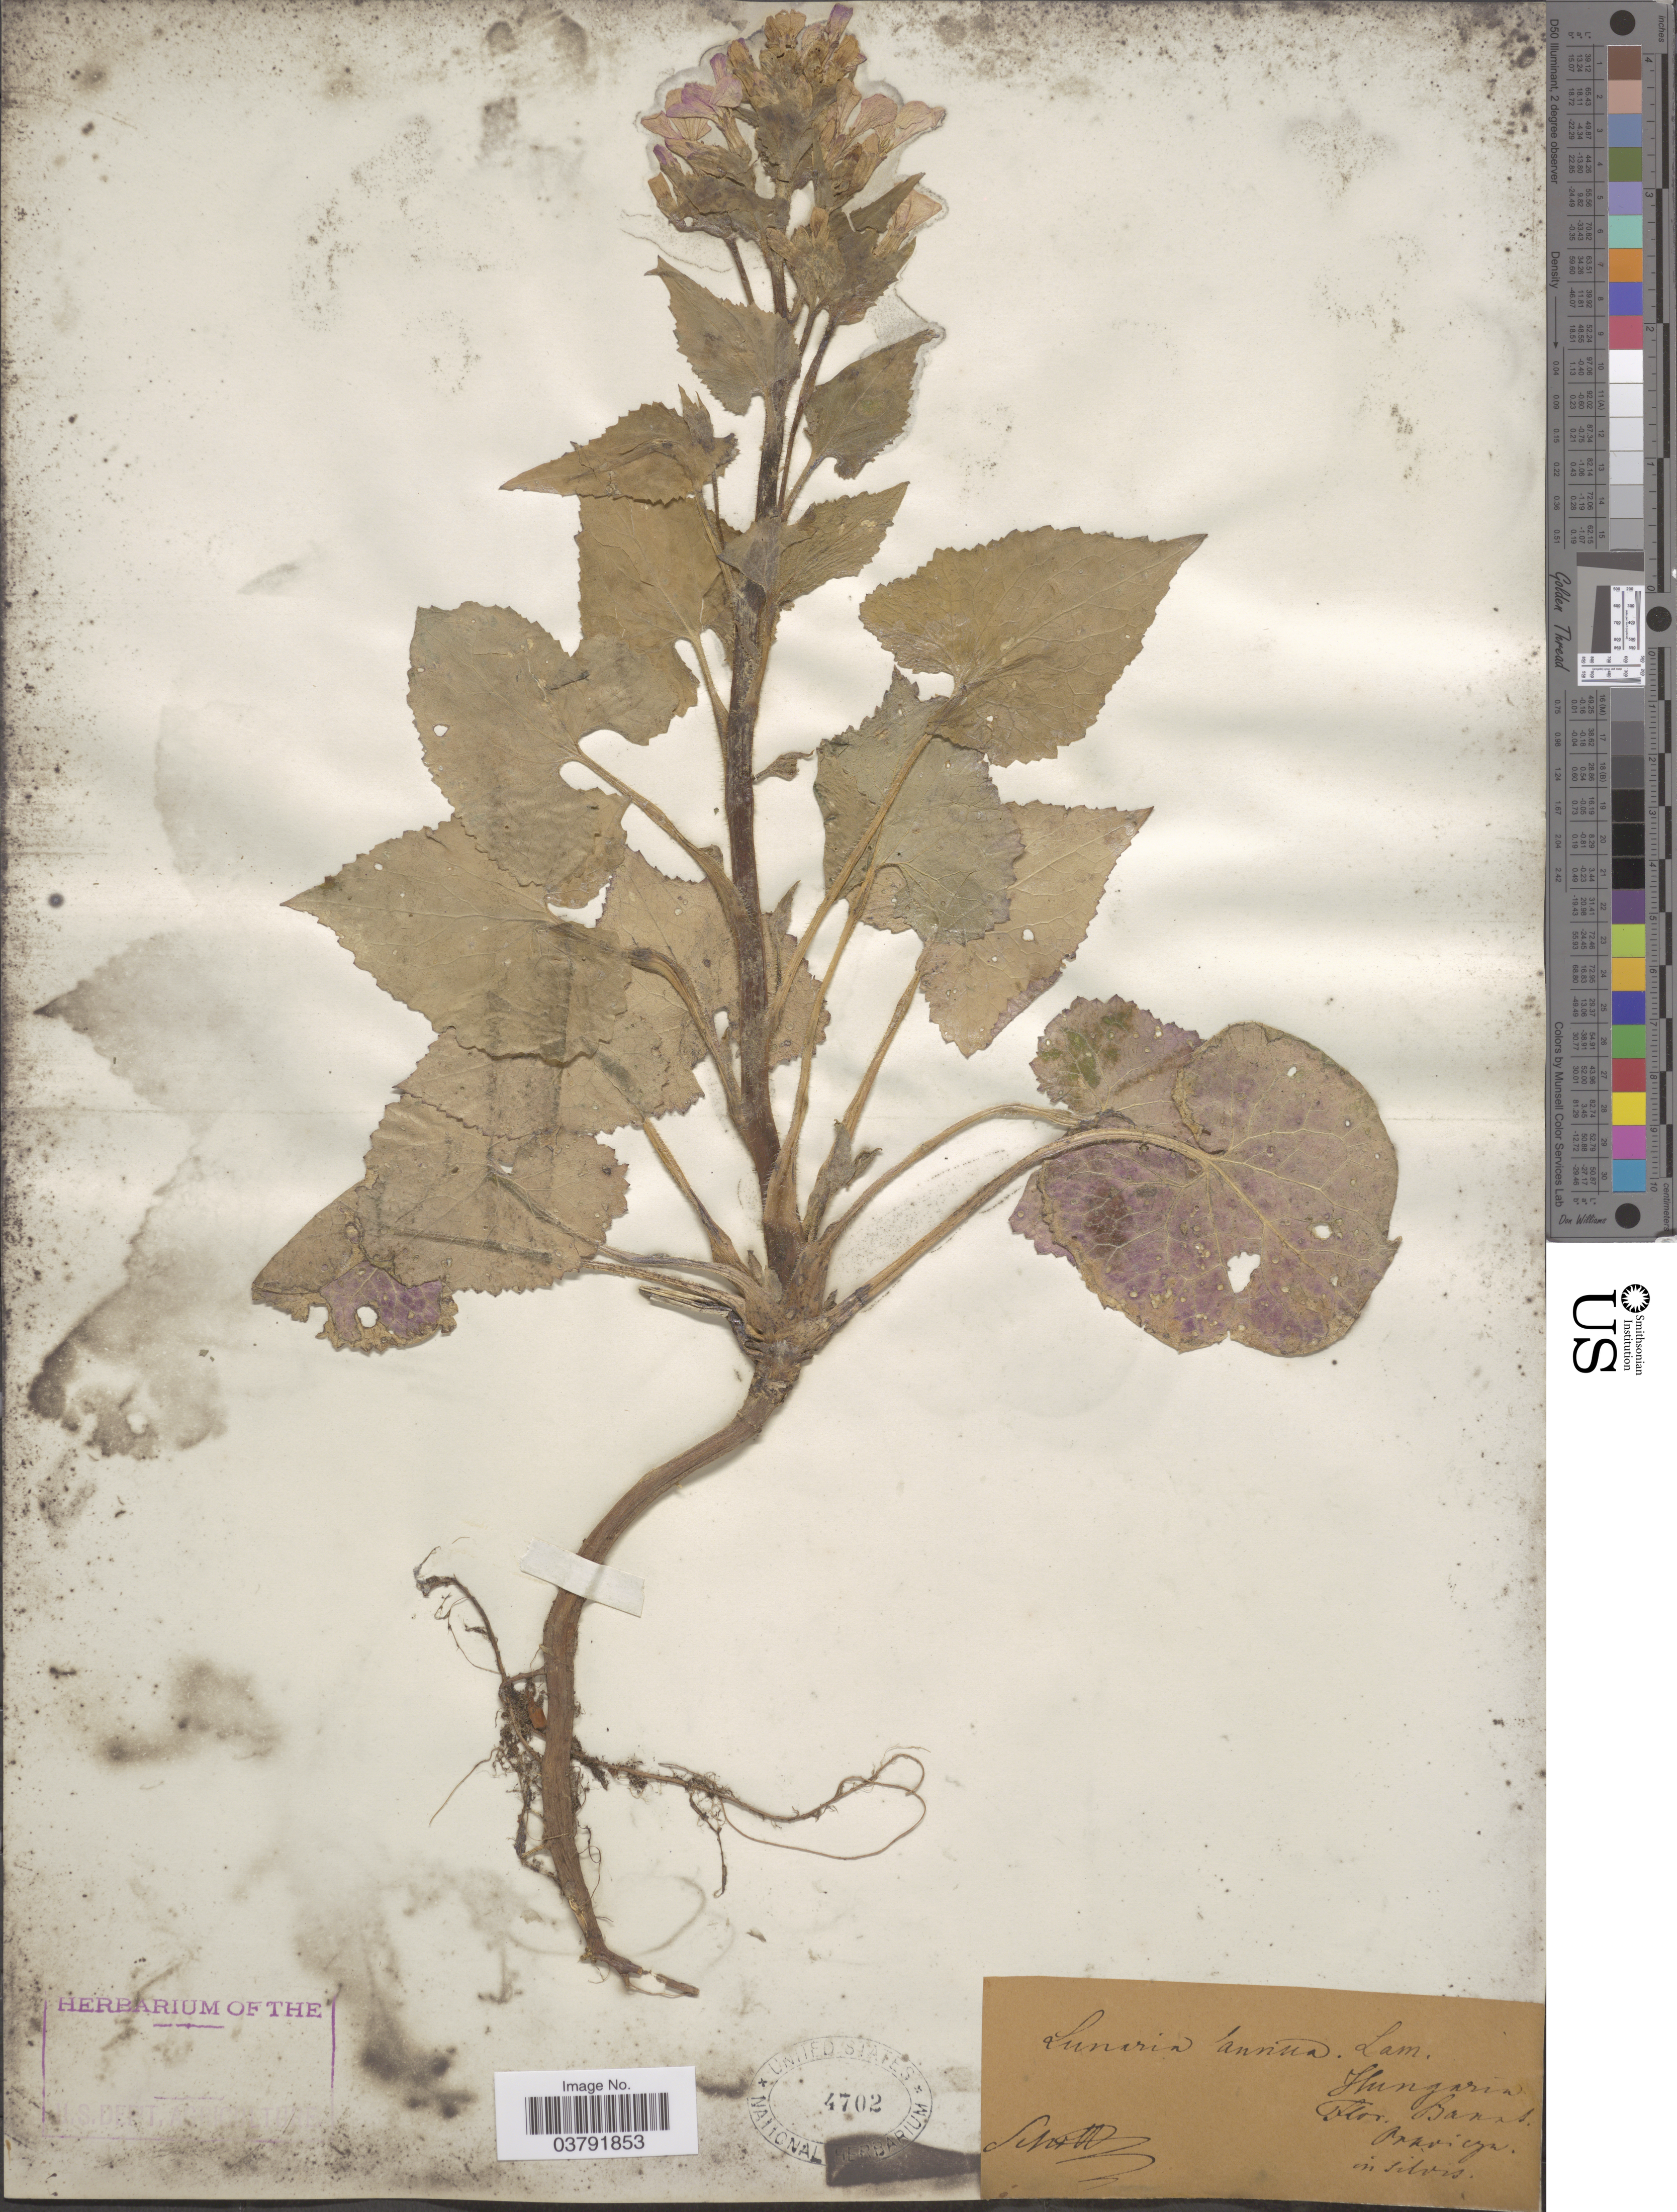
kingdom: Plantae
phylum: Tracheophyta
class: Magnoliopsida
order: Brassicales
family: Brassicaceae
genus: Lunaria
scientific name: Lunaria annua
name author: L.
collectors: Schott, --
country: Romania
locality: Flor. Banat, Oravicza, in silvis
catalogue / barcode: US 4702